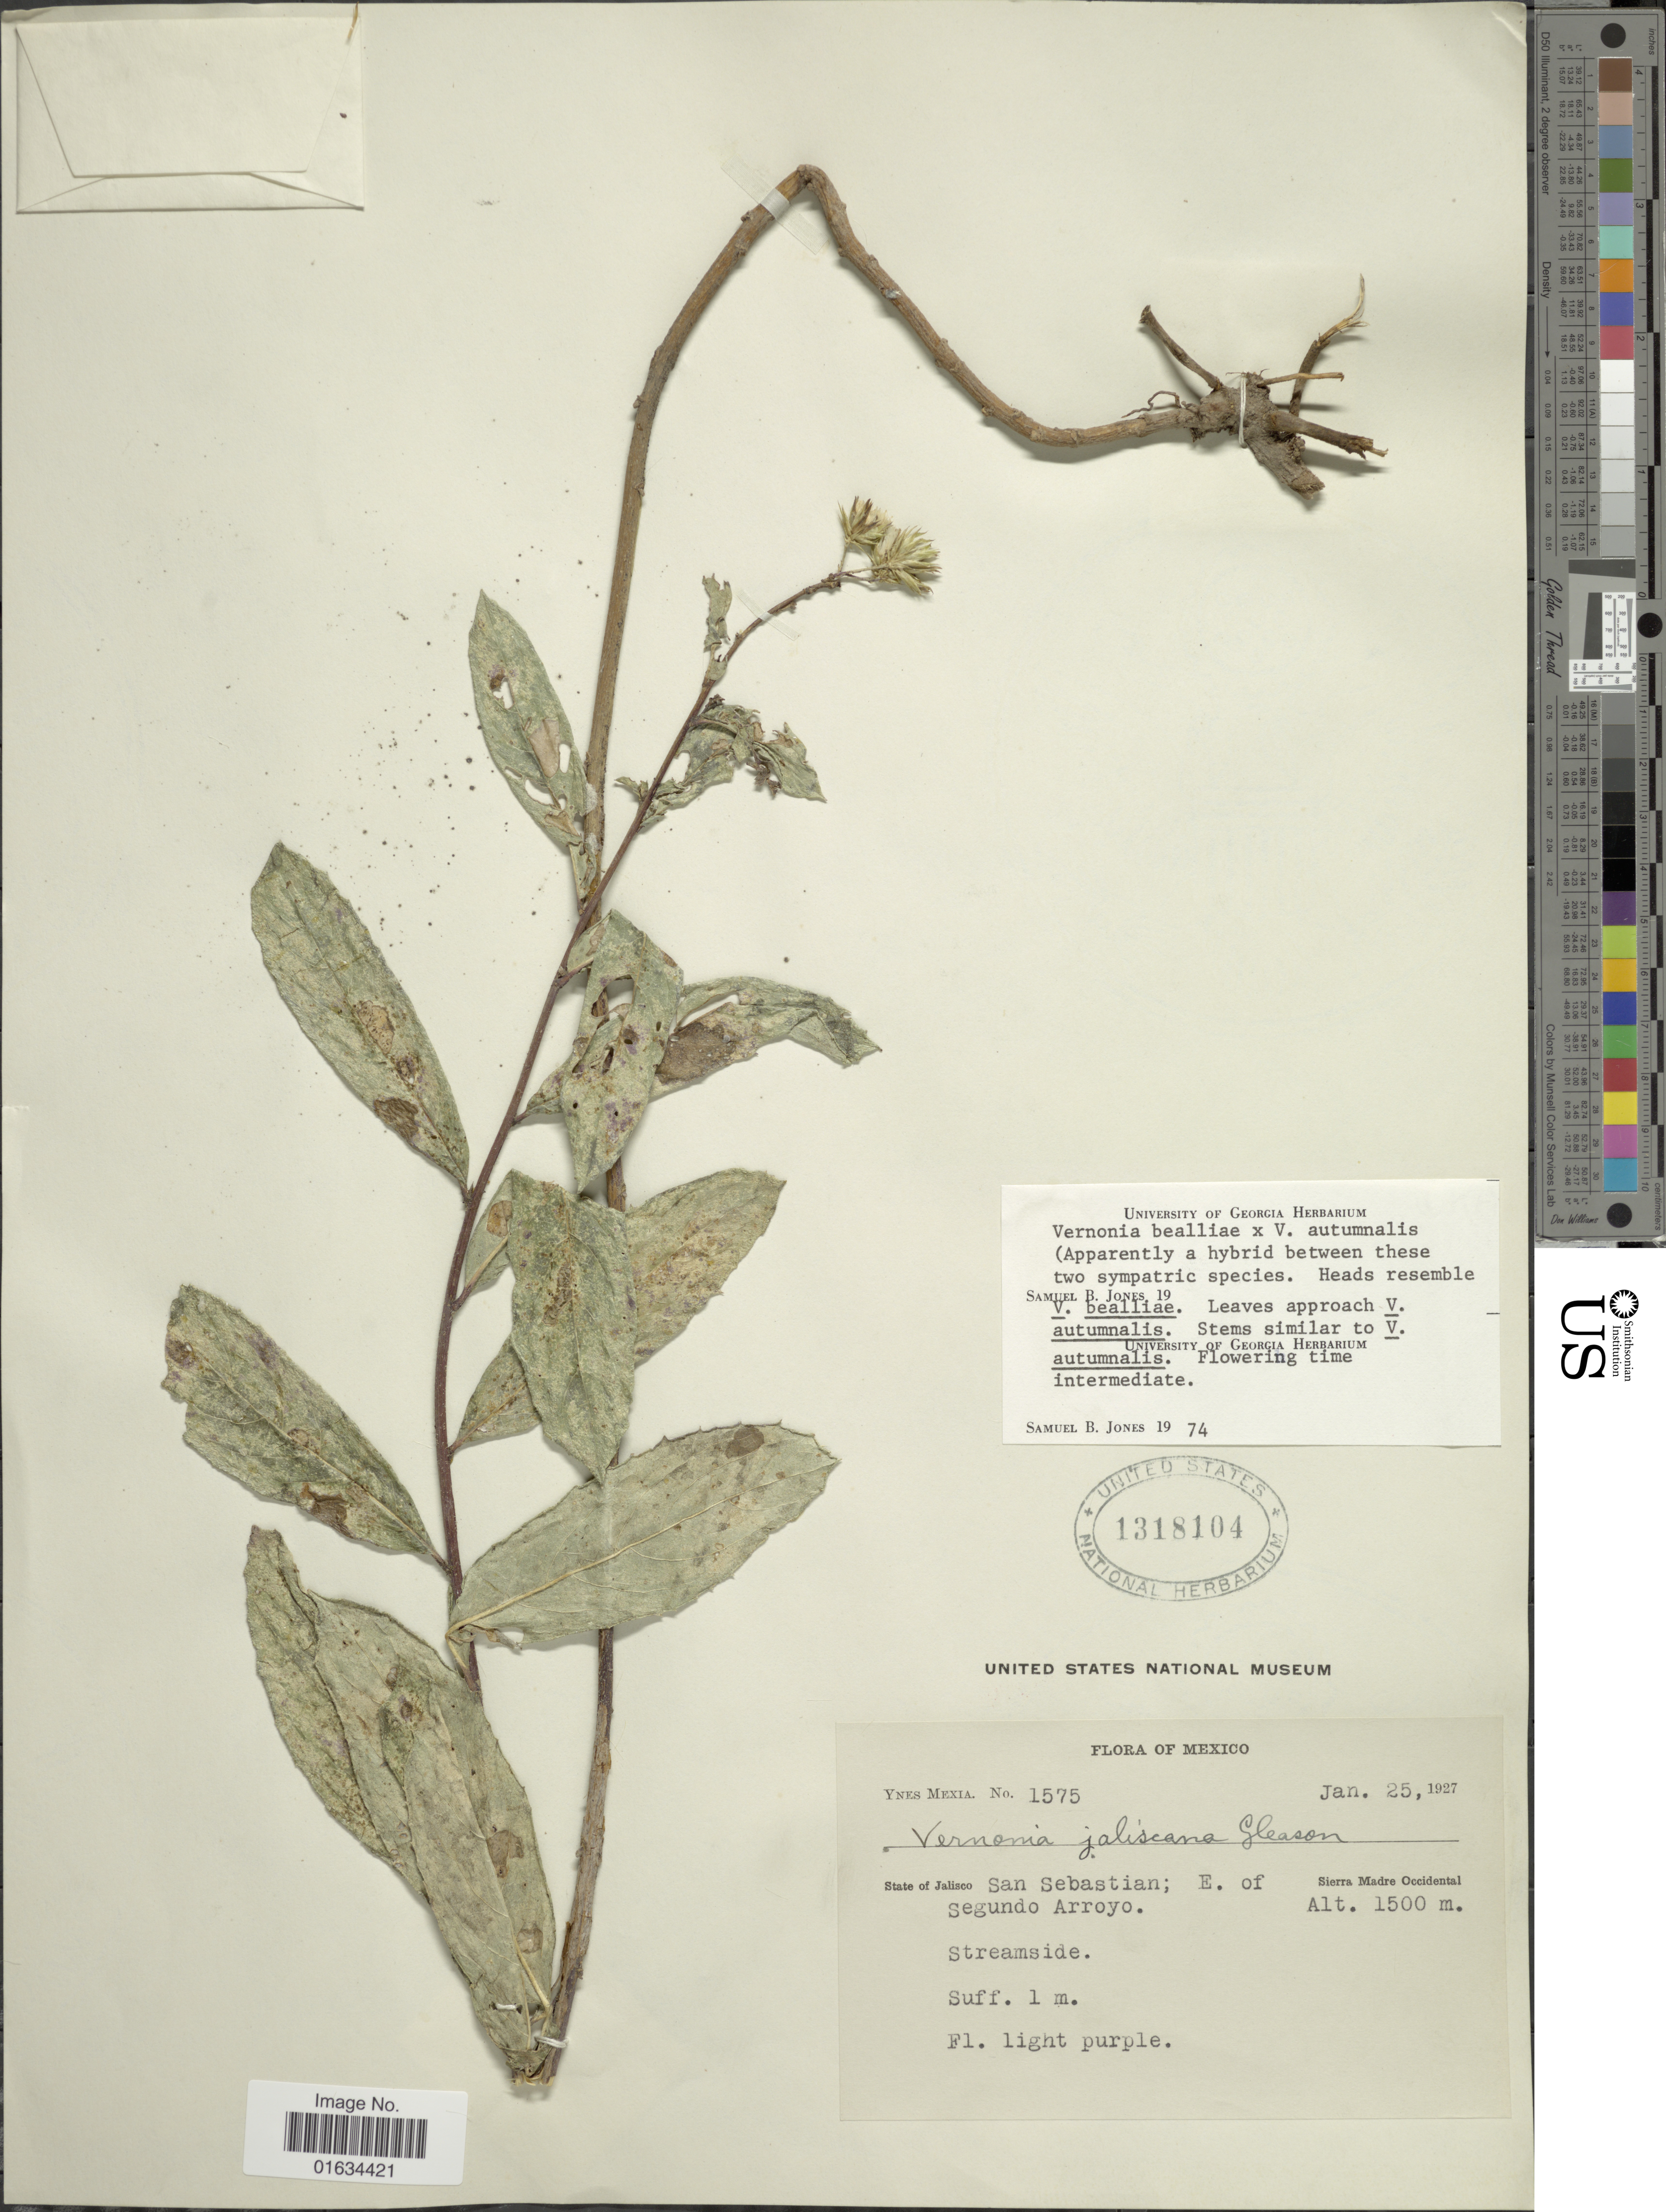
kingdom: Plantae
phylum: Tracheophyta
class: Magnoliopsida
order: Asterales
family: Asteraceae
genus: Critoniopsis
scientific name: Critoniopsis autumnalis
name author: (Mc Vaugh) H. Rob.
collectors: Y. Mexia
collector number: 1575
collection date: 1927-01-25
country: Mexico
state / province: Jalisco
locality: San Sebastian; E. of Segundo Arroyo. Sierra Madre Occidental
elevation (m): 1500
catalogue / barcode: US 1318104